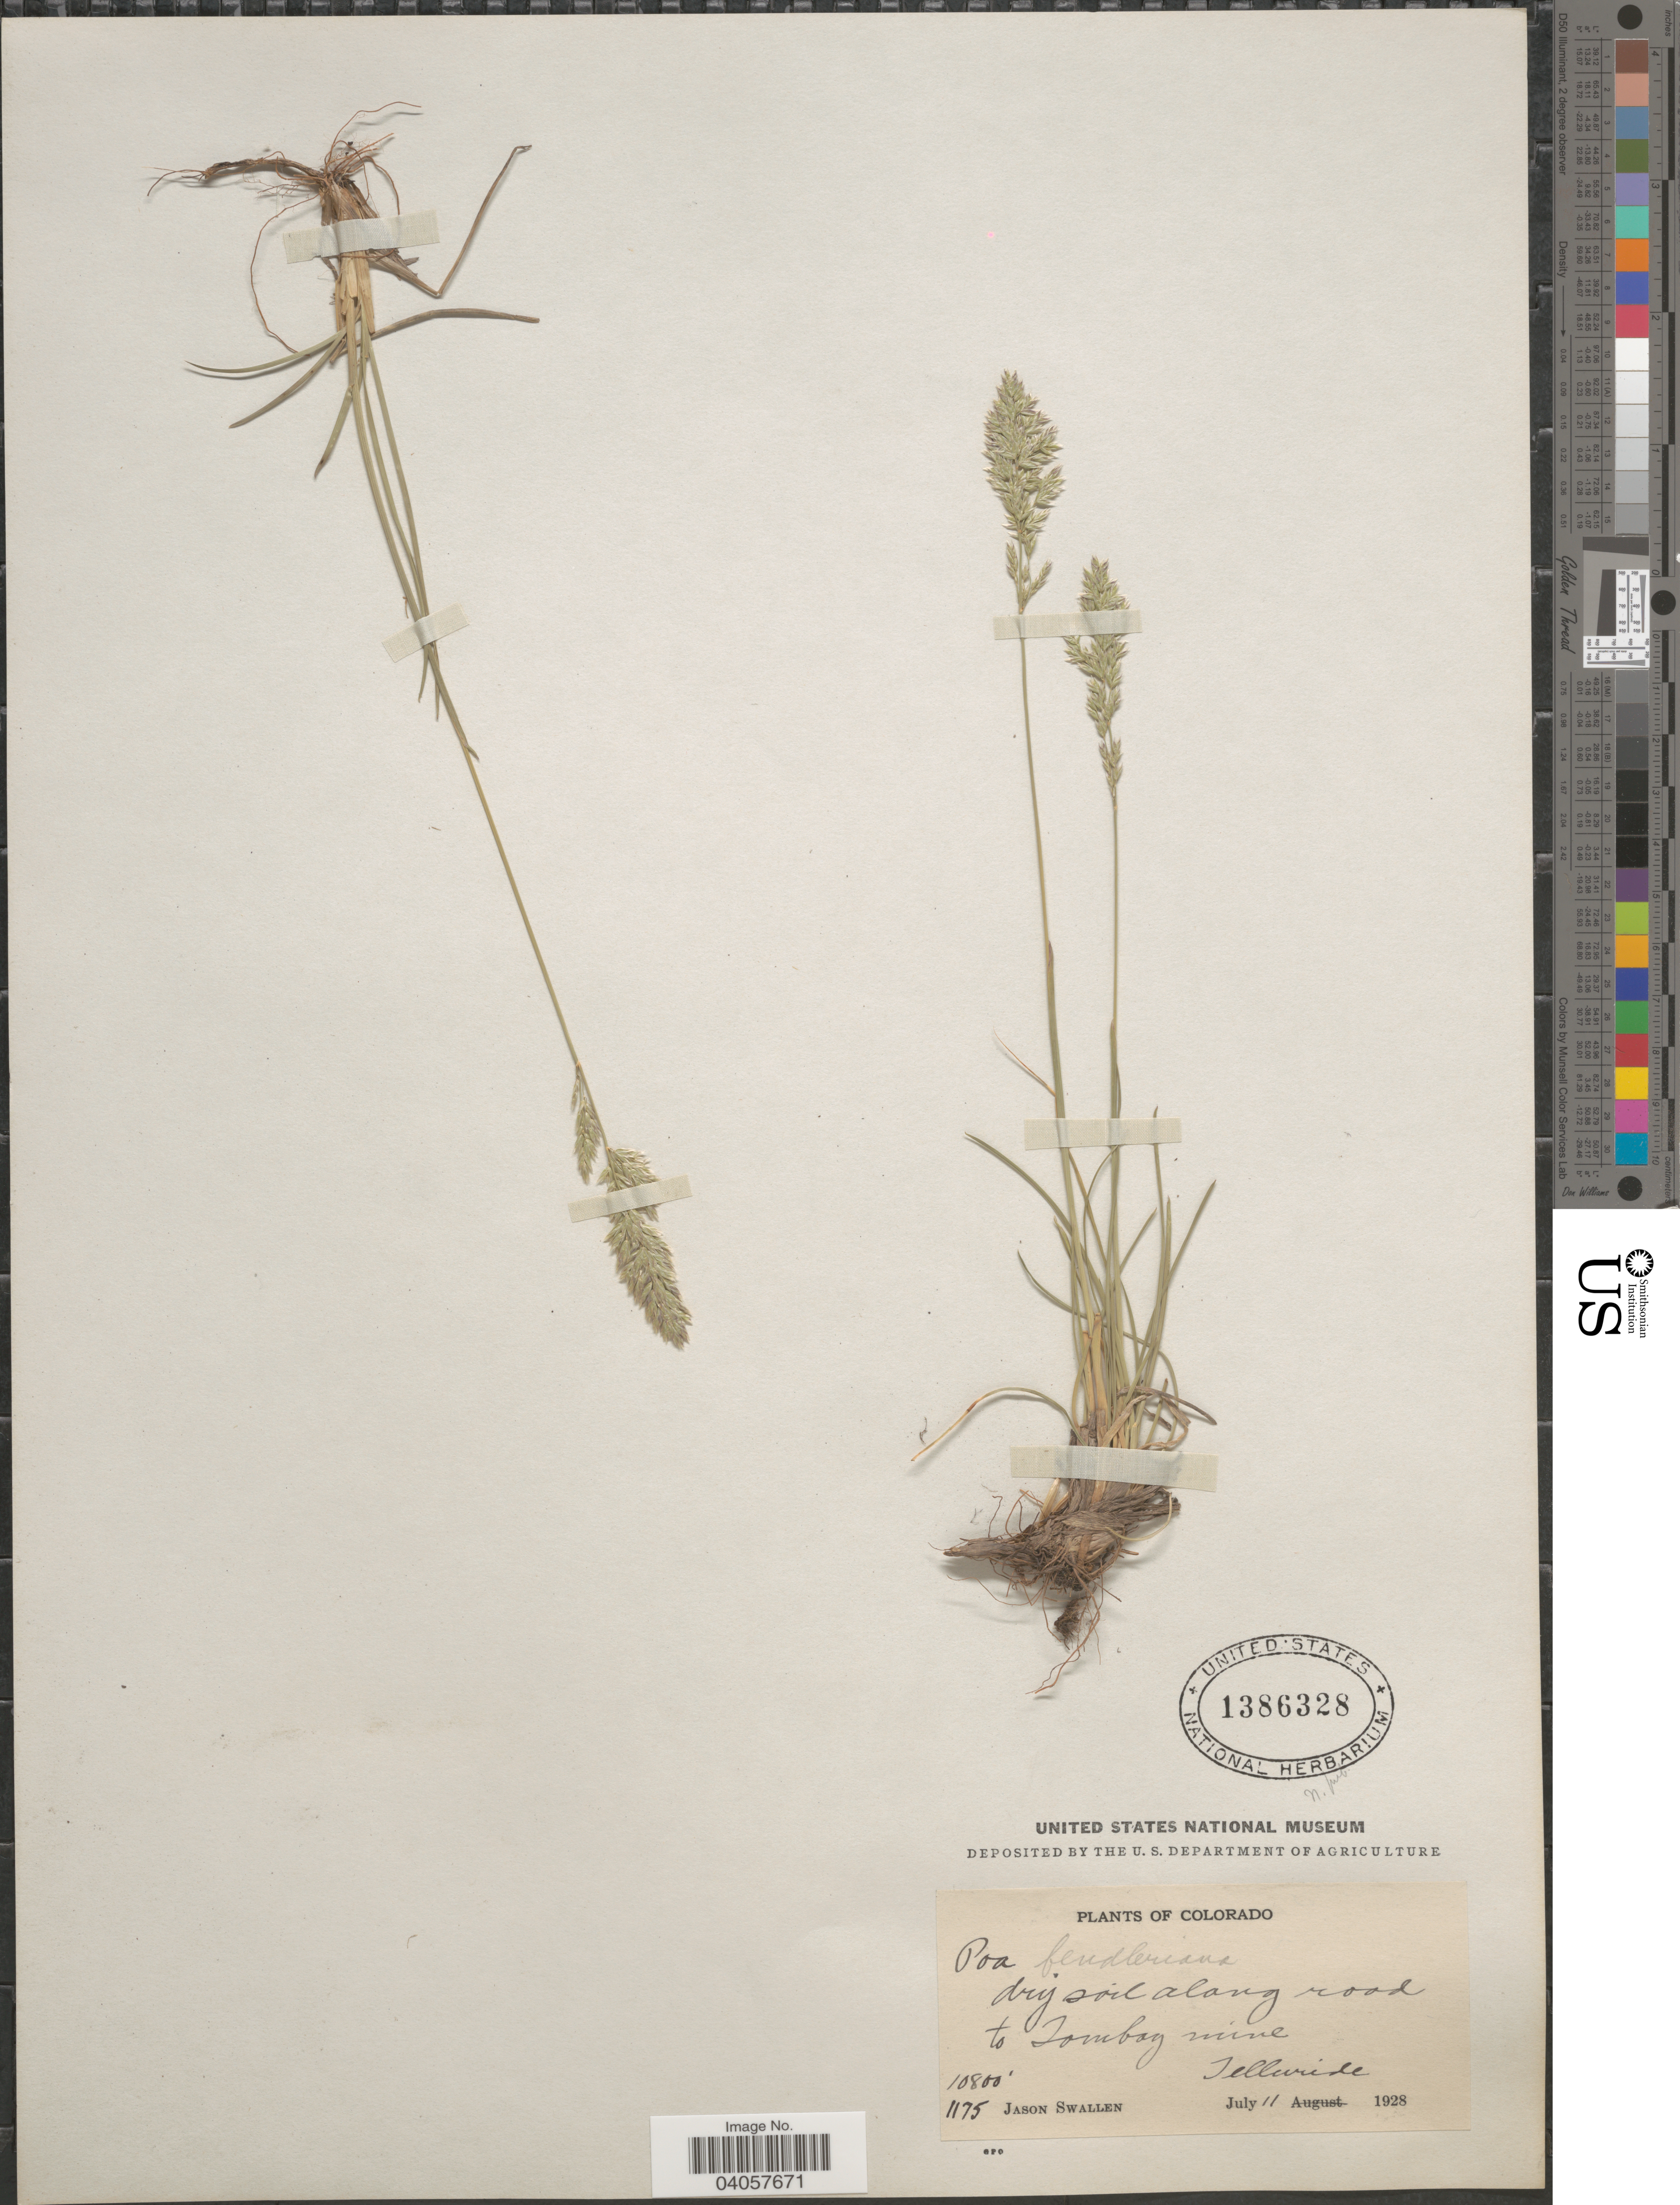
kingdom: Plantae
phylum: Tracheophyta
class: Liliopsida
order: Poales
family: Poaceae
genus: Poa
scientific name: Poa fendleriana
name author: (Steud.) Vasey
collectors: J. R. Swallen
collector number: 1175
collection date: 1928-07-11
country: United States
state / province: Colorado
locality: Along road to Tomboy mine. Telluride.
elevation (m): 3292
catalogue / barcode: US 1386328